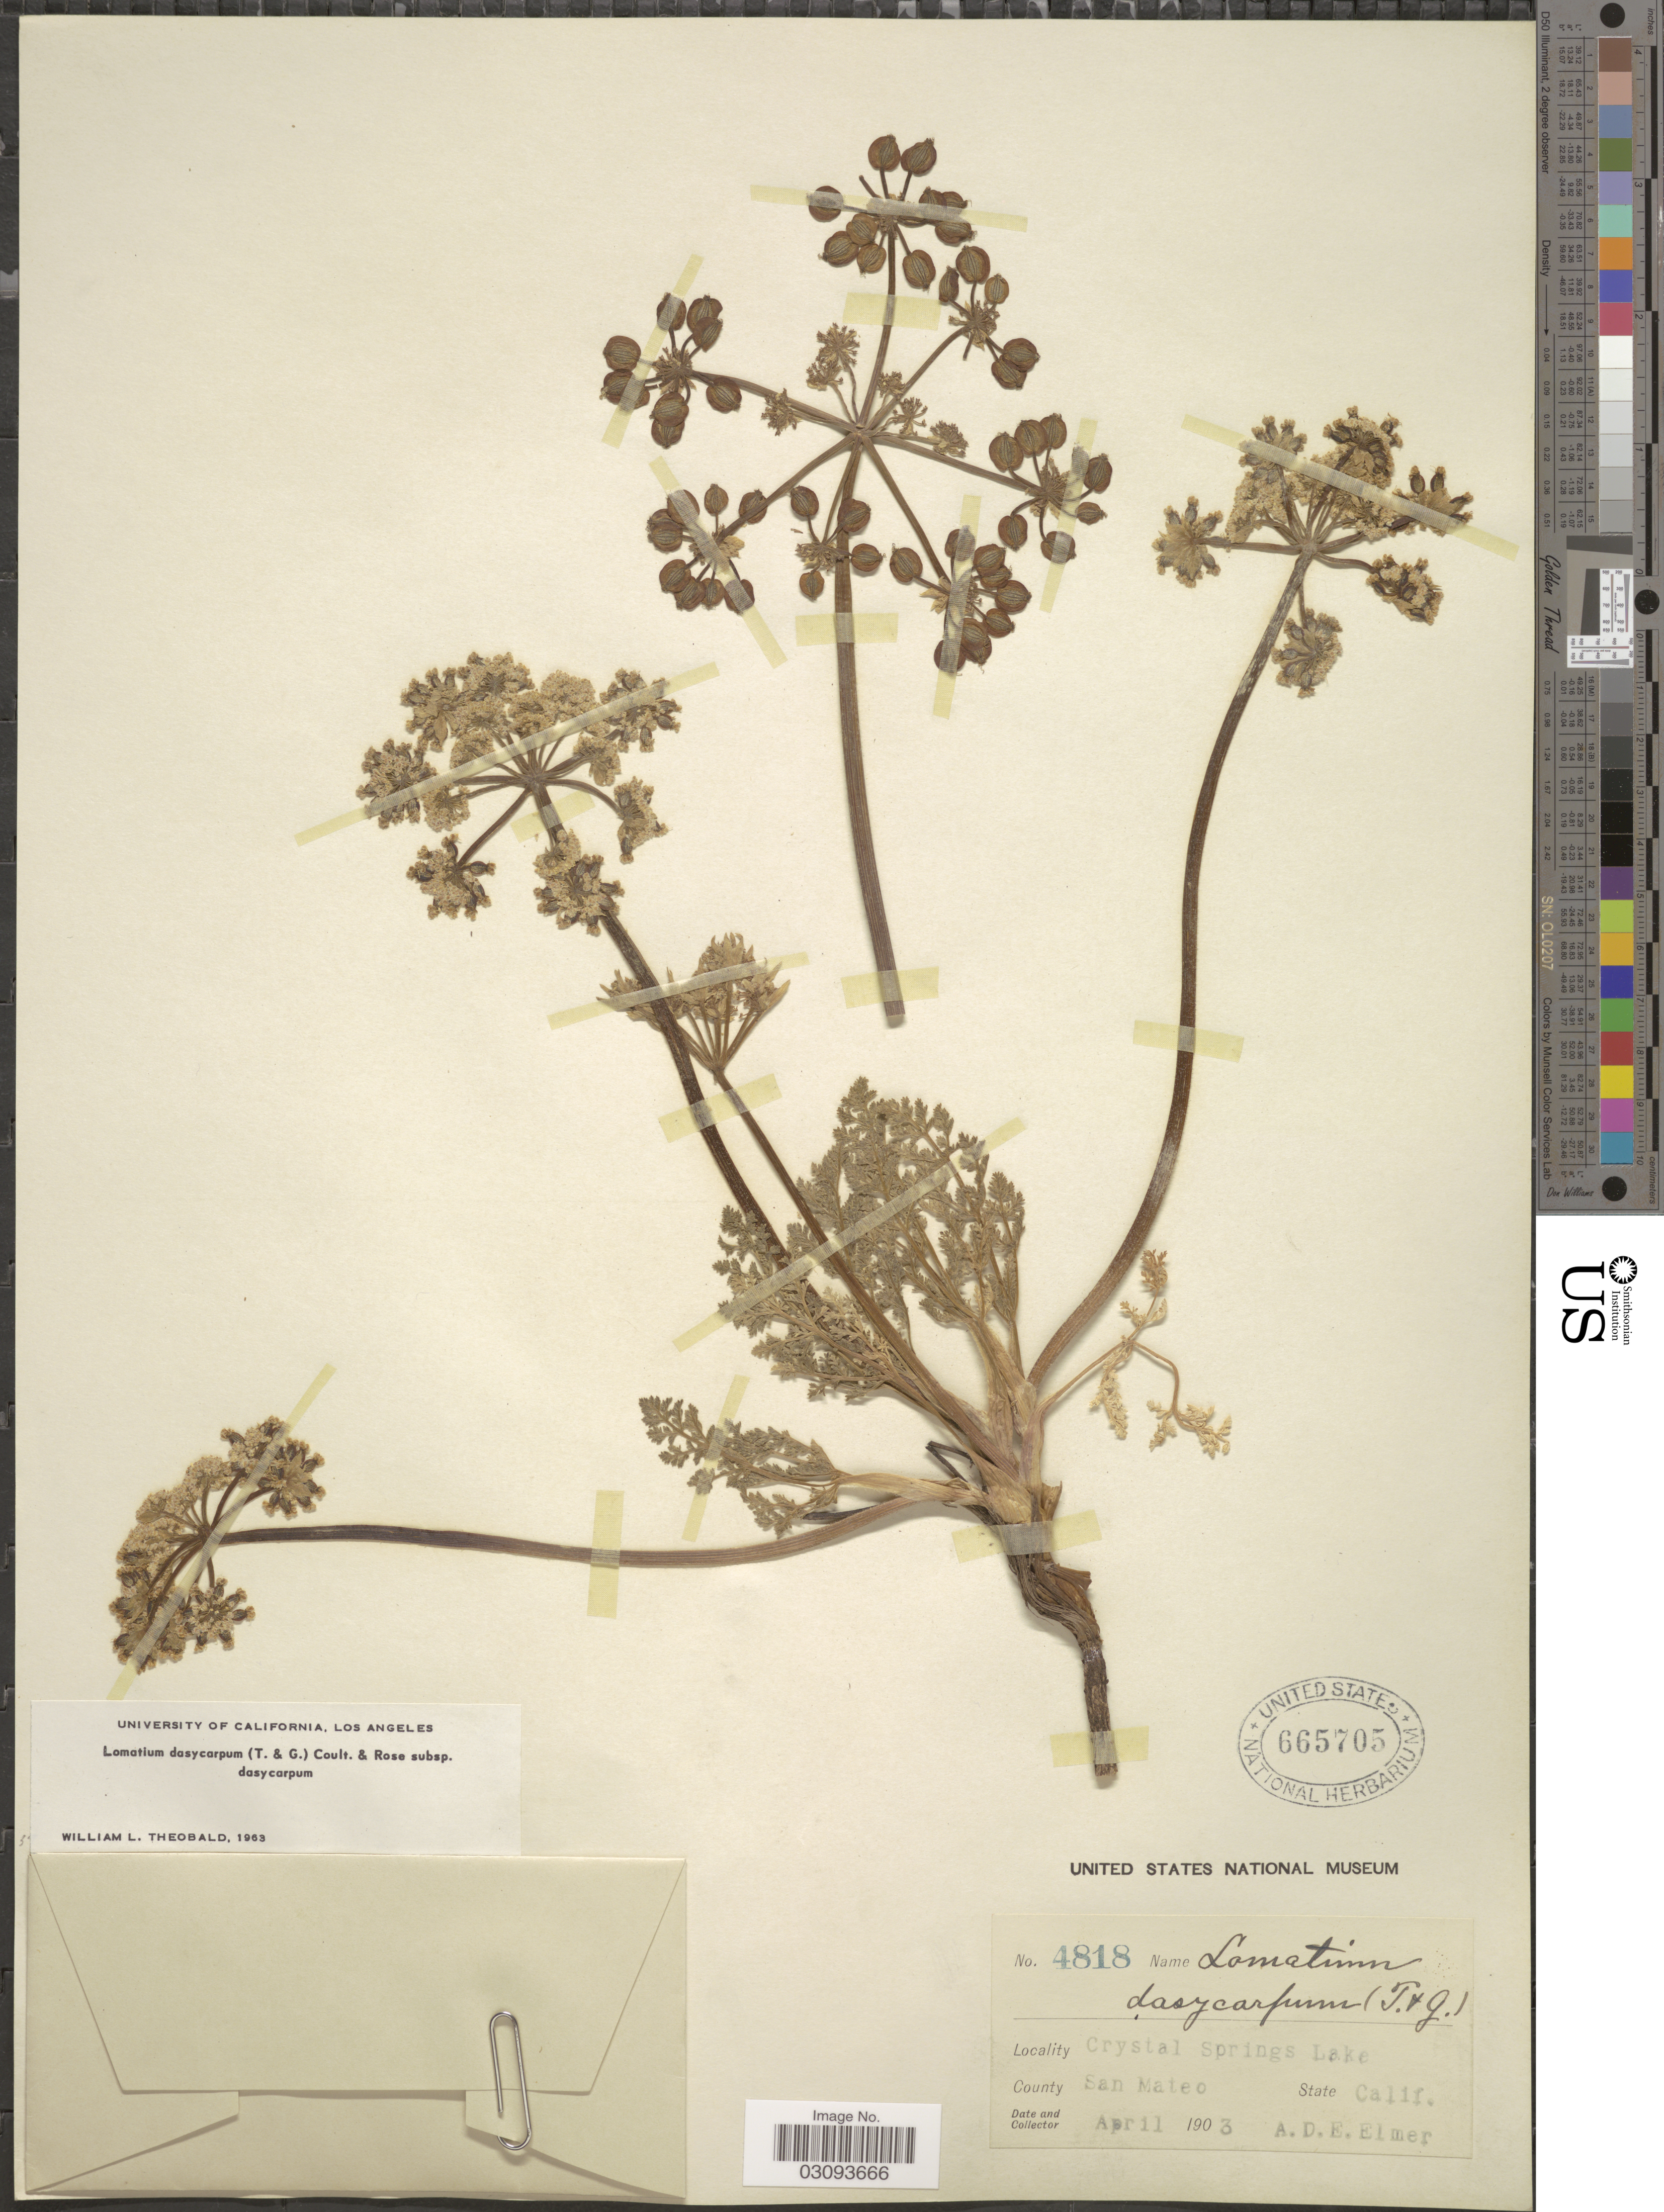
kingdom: Plantae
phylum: Tracheophyta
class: Magnoliopsida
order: Apiales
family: Apiaceae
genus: Lomatium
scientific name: Lomatium dasycarpum subsp. dasycarpum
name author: (Torr.) J.M. Coult. & Rose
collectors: A. D. E. Elmer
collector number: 4818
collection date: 1903-04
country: United States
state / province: California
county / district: San Mateo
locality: Crystal Springs Lake, County San Mateo.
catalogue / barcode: US 665705